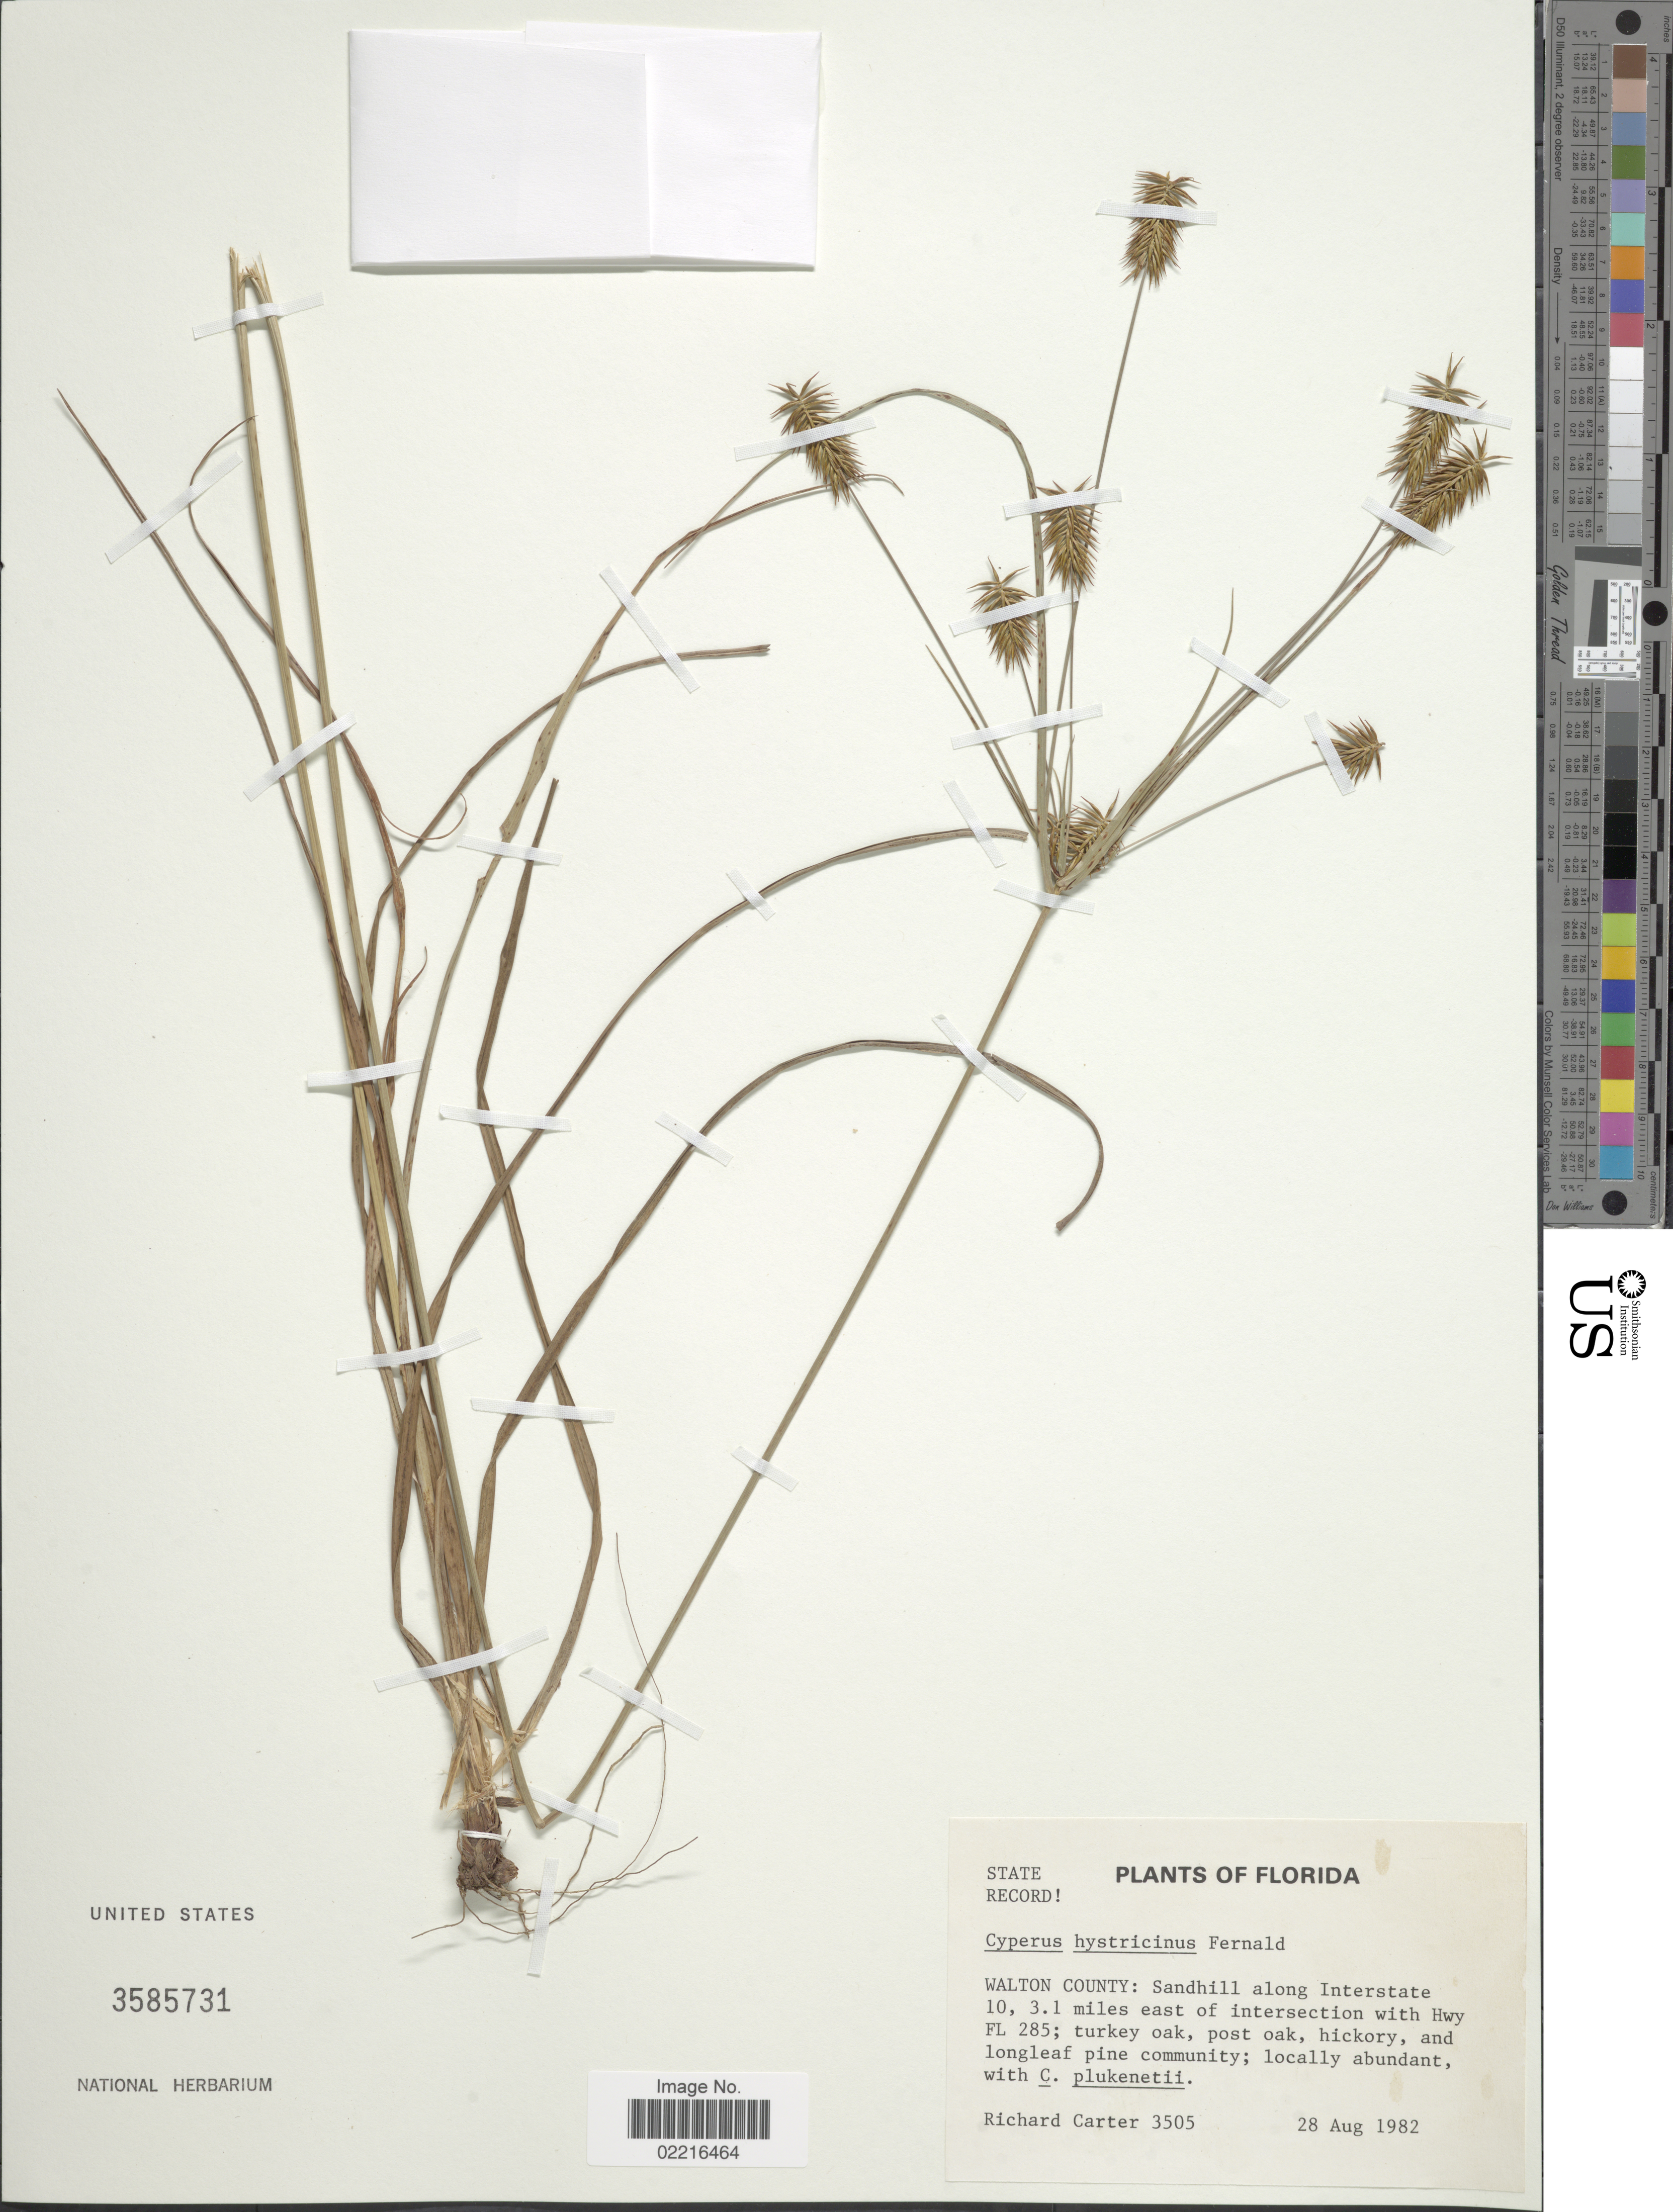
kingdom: Plantae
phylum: Tracheophyta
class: Liliopsida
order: Poales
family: Cyperaceae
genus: Cyperus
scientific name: Cyperus hystricinus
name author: Fernald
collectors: R. Carter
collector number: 3505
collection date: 1982-08-28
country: United States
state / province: Florida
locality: Walton County, sandhill along Interstate 10, 3.1 miles east of intersection with Hwy FL 285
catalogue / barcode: US 3585731